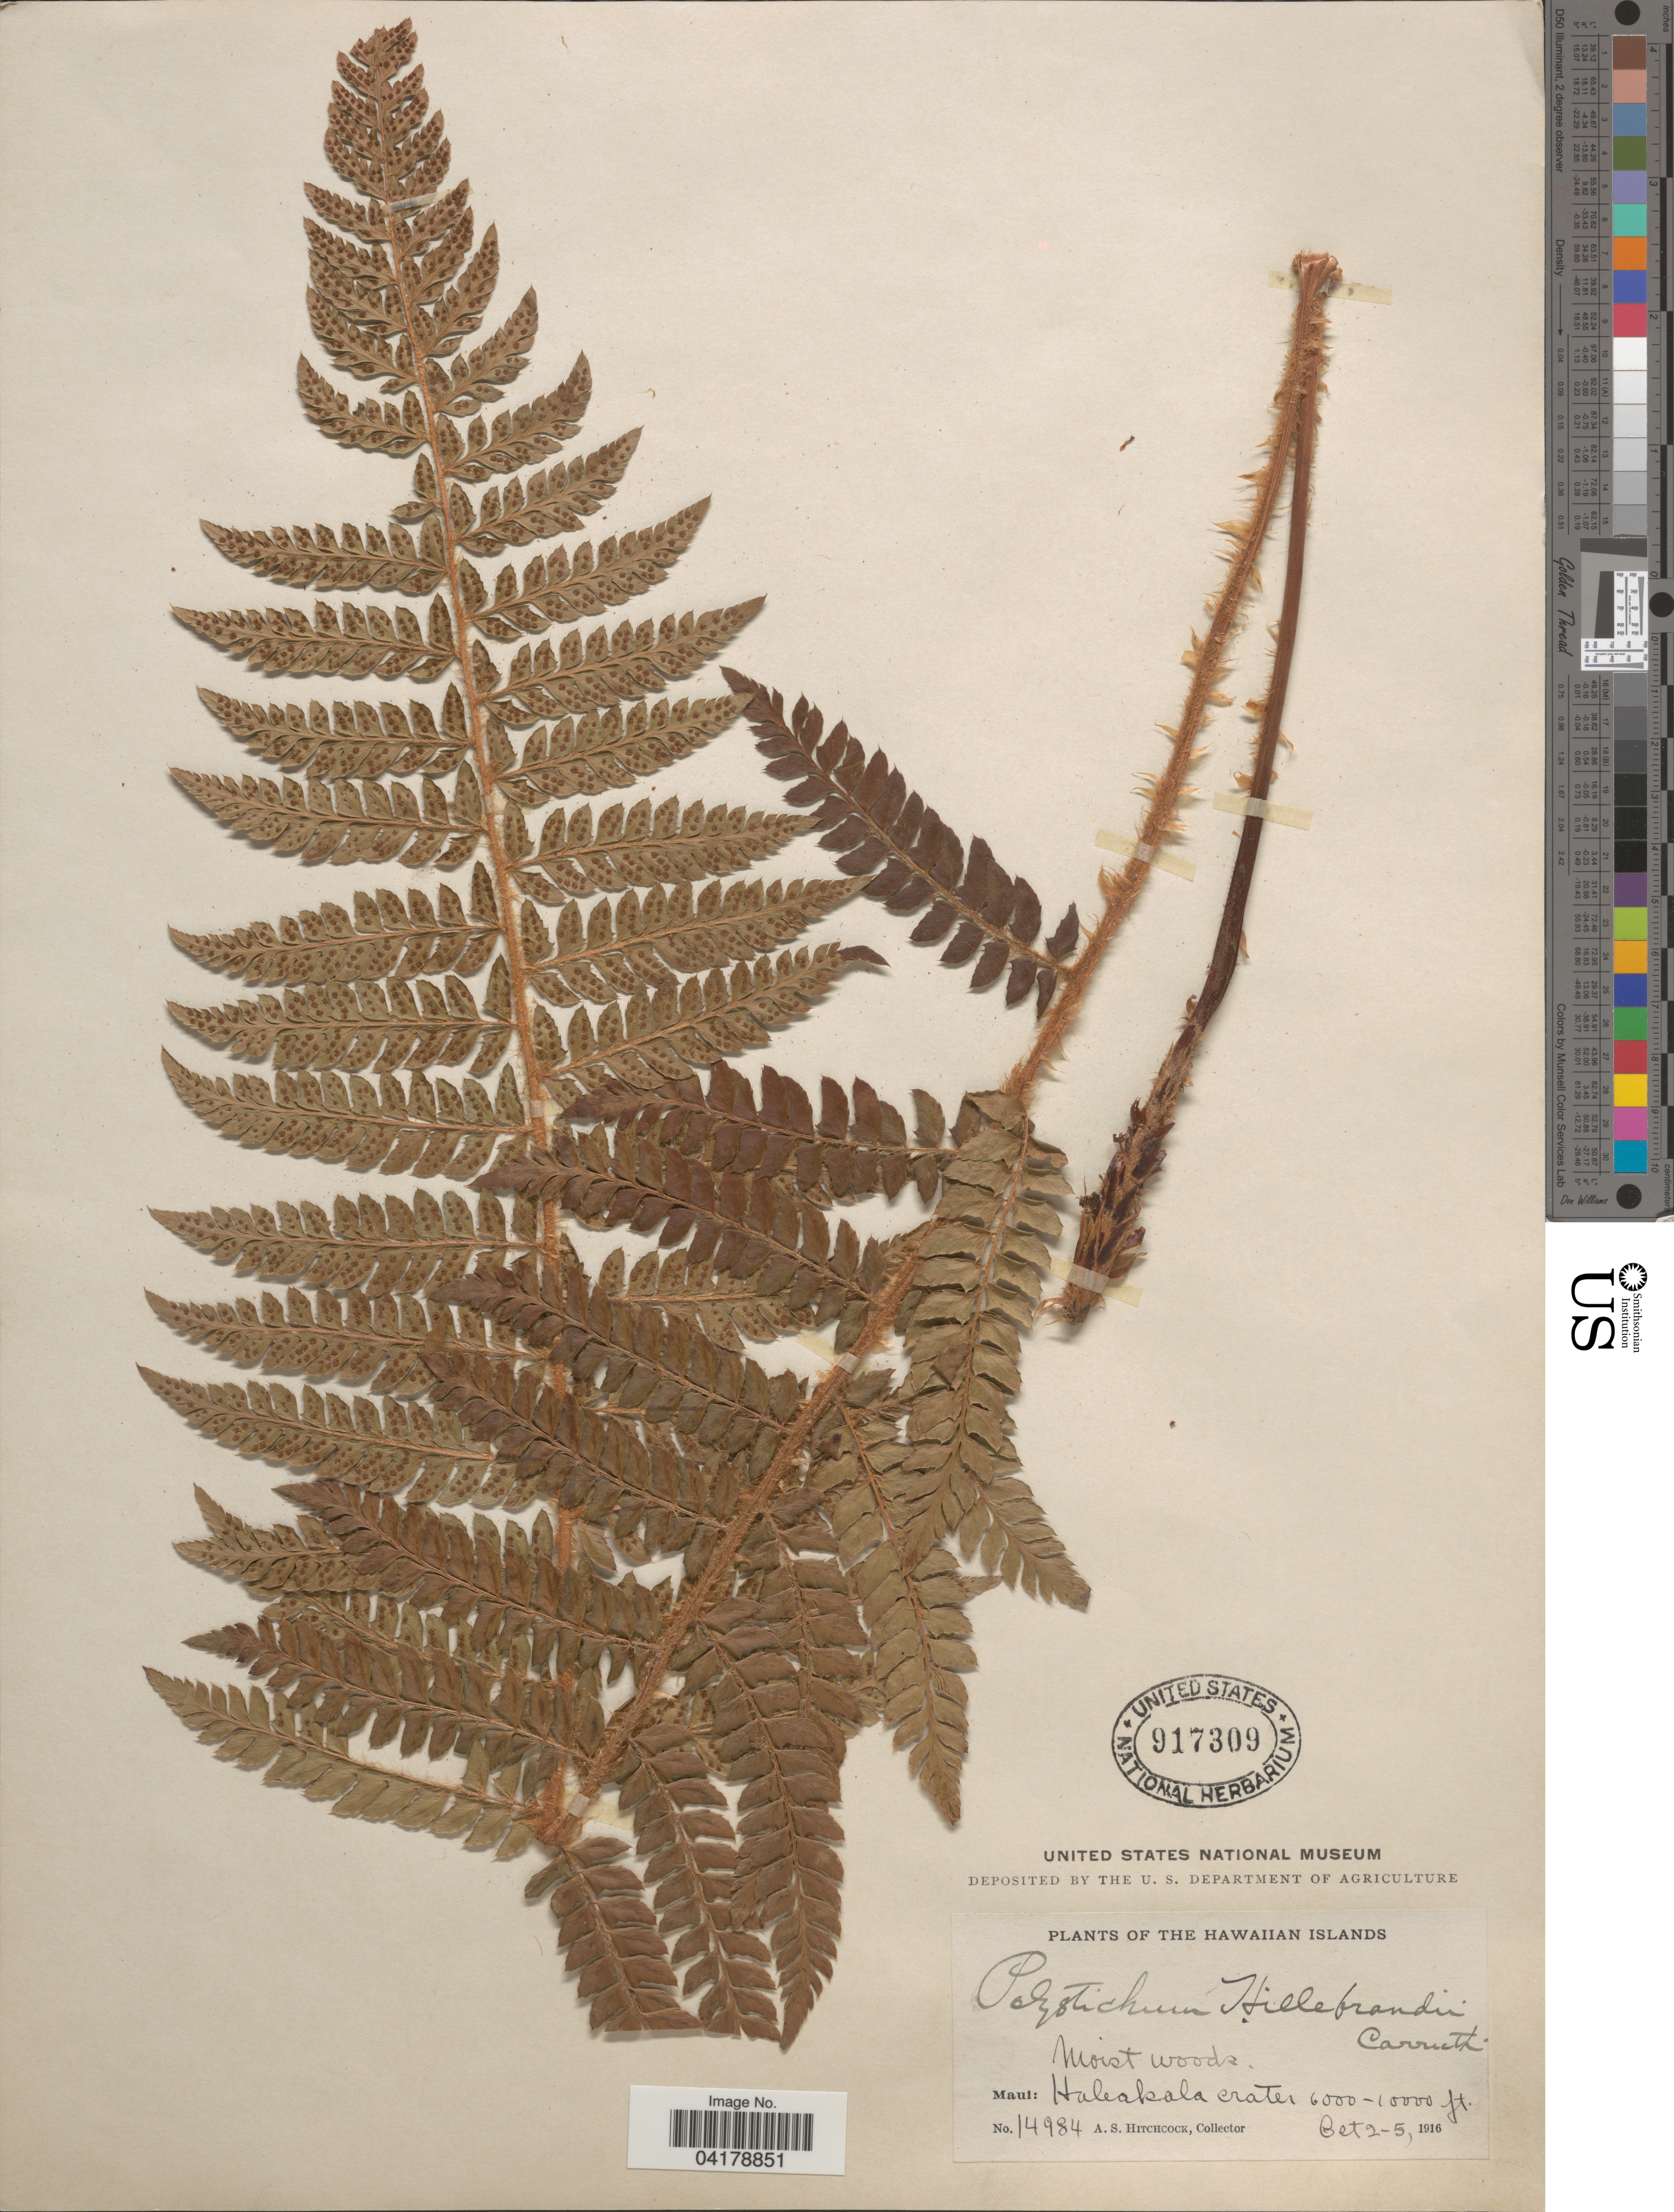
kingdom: Plantae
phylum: Tracheophyta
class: Polypodiopsida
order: Polypodiales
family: Dryopteridaceae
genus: Polystichum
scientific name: Polystichum hillebrandii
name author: Carruth.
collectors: A. S. Hitchcock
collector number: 14984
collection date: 1916-10-02/1916-10-05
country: United States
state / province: Hawaii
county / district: Maui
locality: Maui: Haleakala crater.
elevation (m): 1829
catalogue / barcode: US 917309